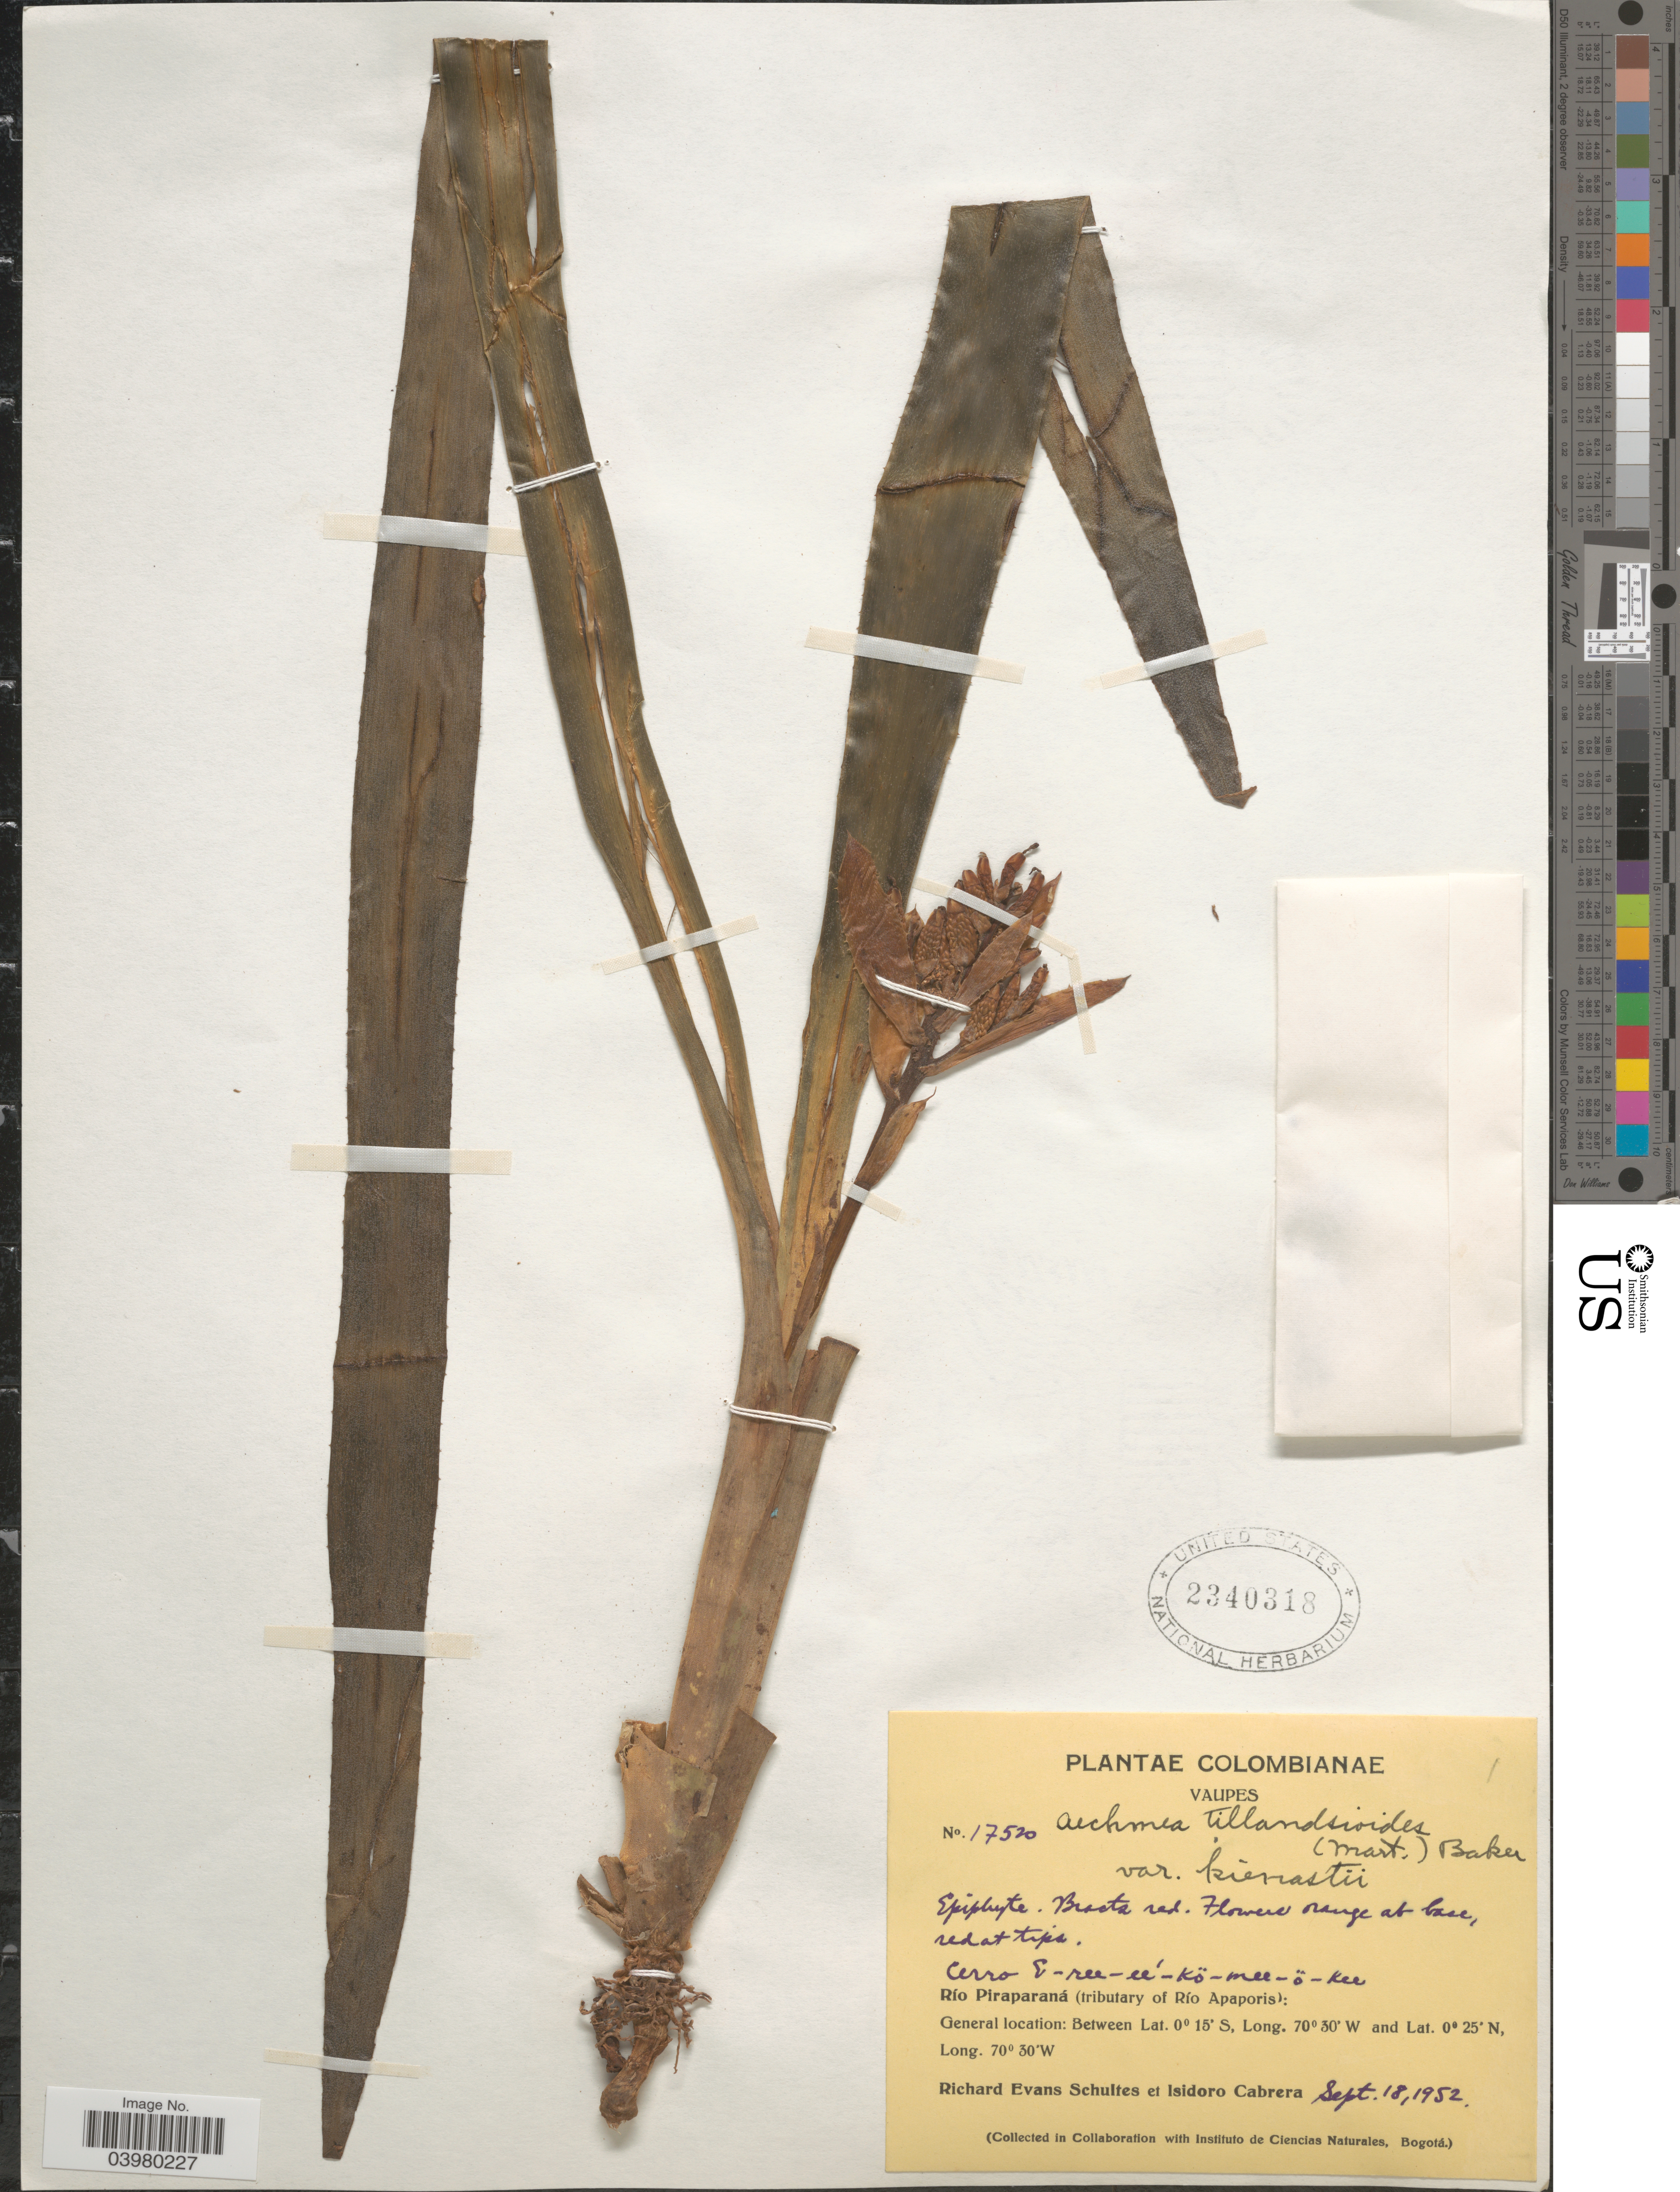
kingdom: Plantae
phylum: Tracheophyta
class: Liliopsida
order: Poales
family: Bromeliaceae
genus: Aechmea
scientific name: Aechmea tillandsioides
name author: (Mart. ex Schult. & Schult. f.) Baker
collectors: R. E. Schultes & I. Cabrera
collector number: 17520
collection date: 1952-09-18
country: Colombia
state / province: Vaupés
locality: Cerro E-ree-eé-kö-mee-ö-kee. Río Piraparaná (tributary of Río Apaporis).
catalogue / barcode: US 2340318